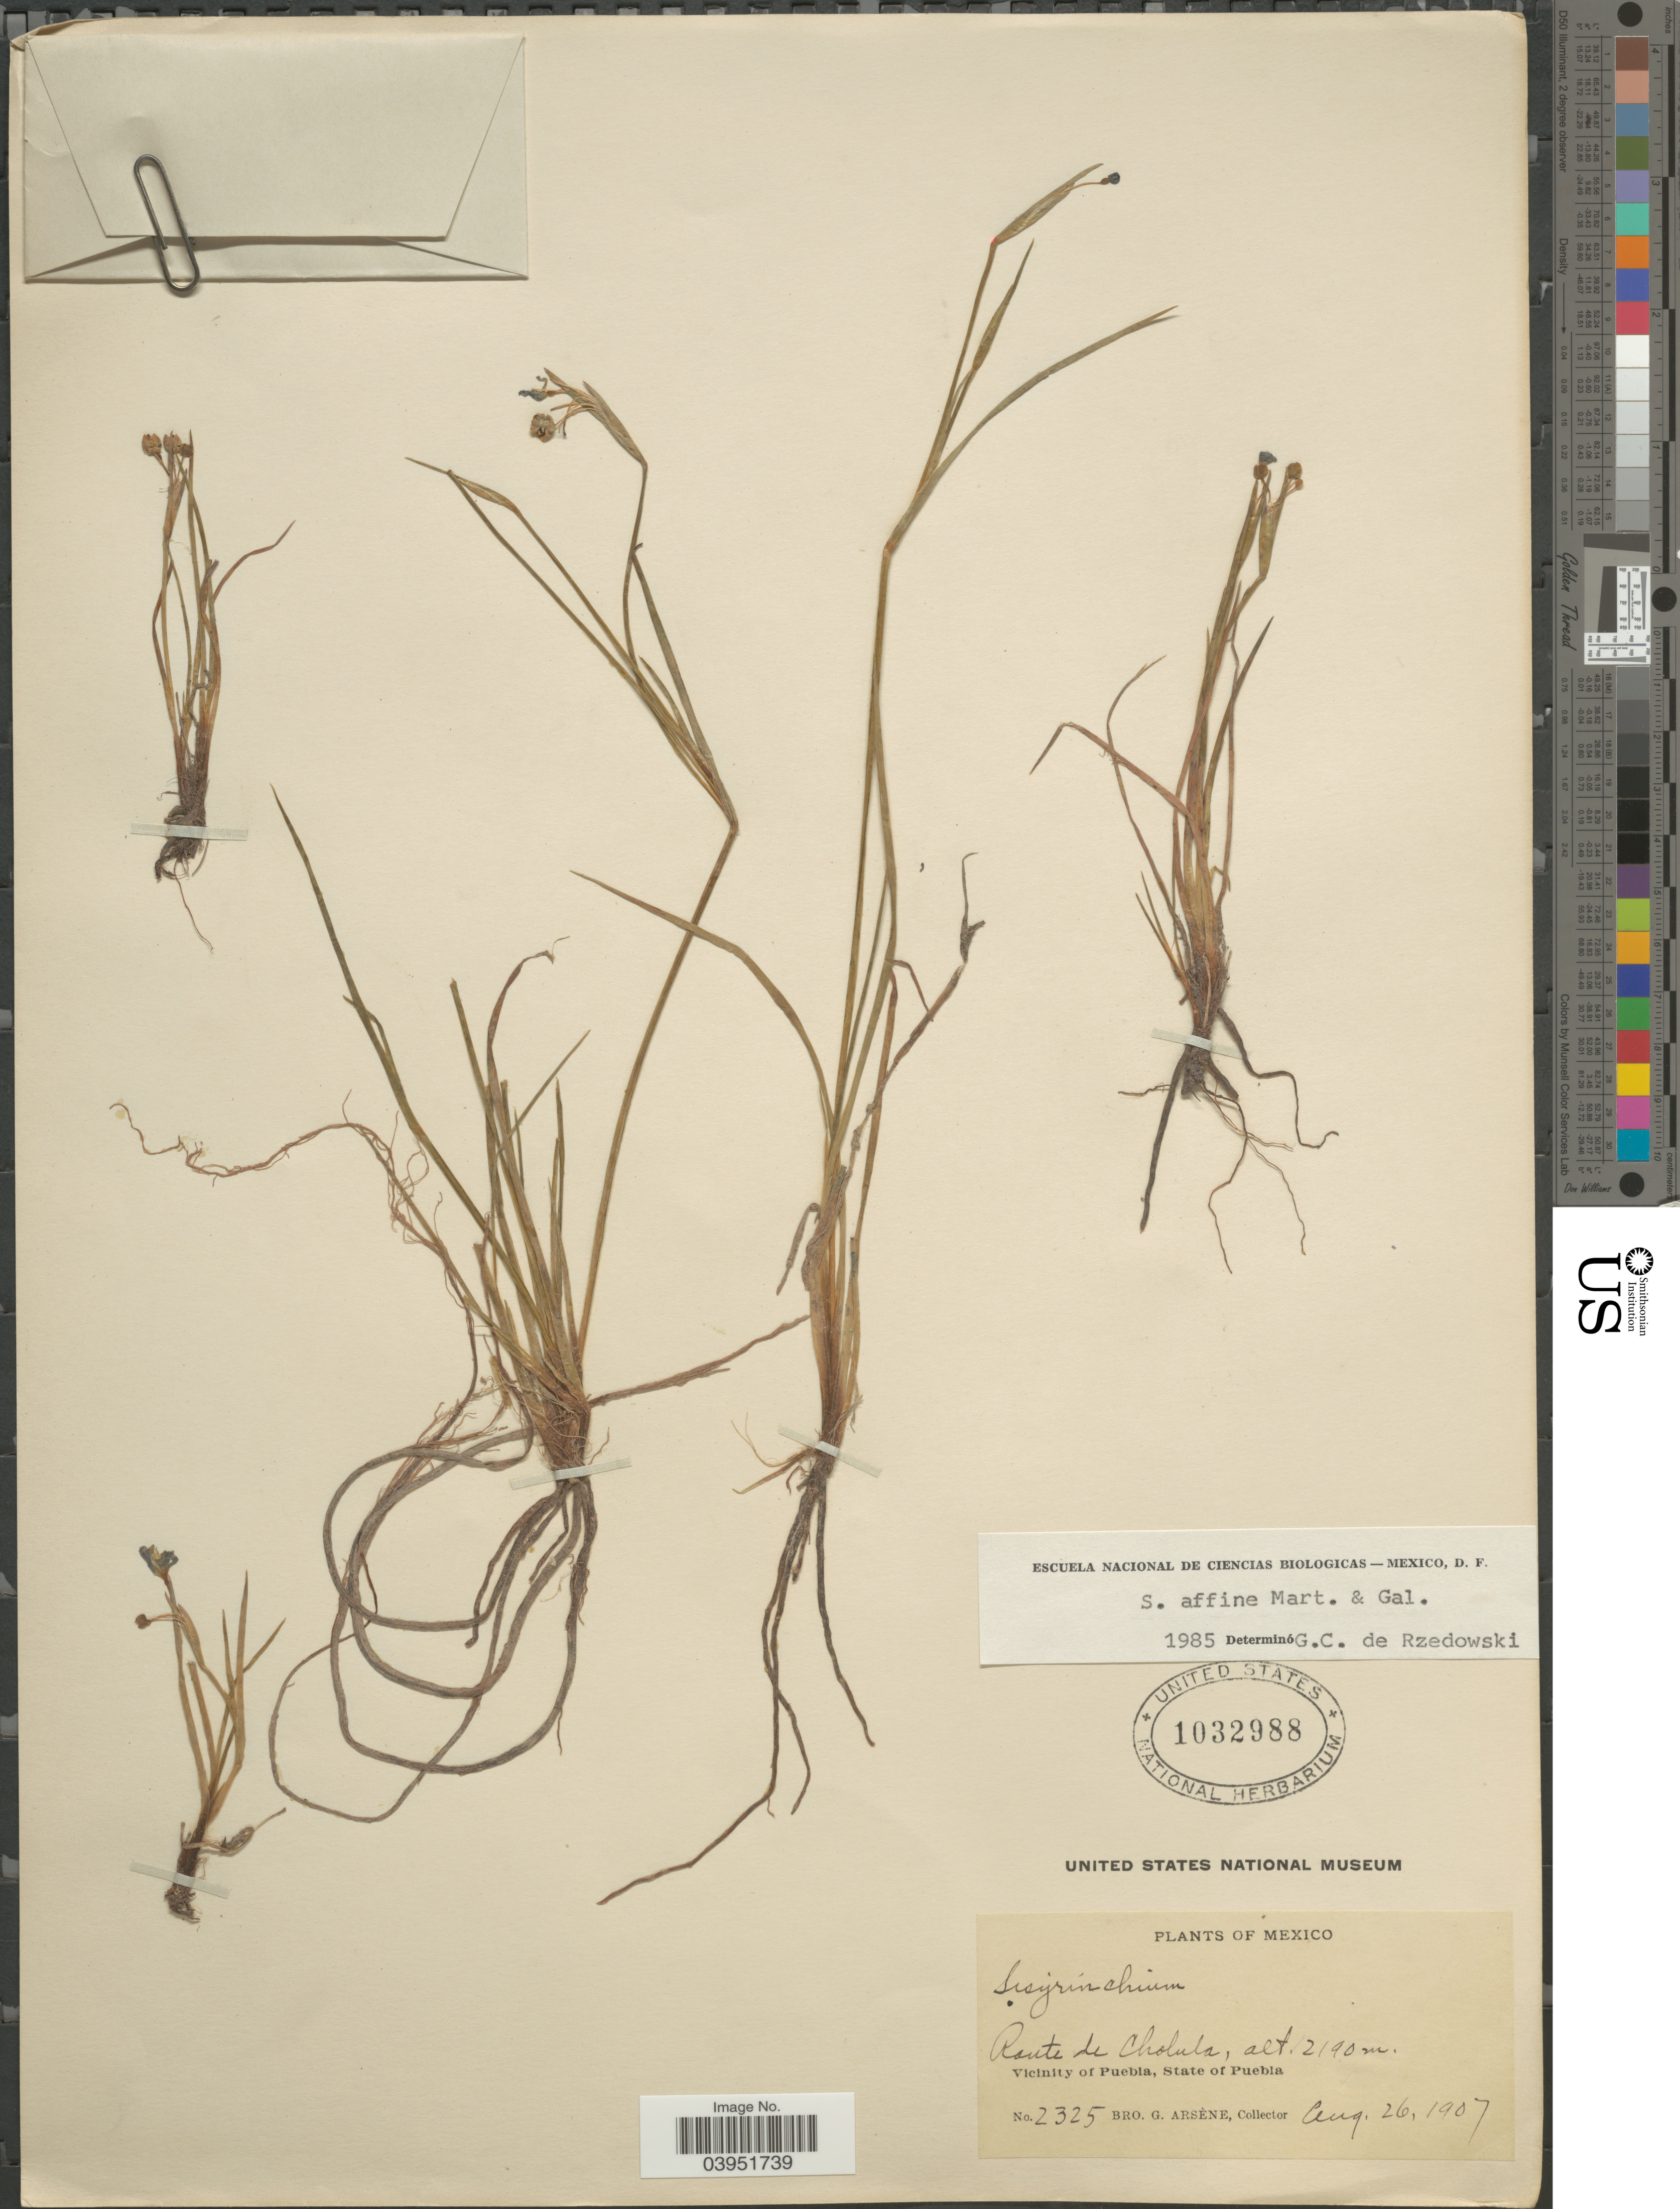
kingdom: Plantae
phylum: Tracheophyta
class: Liliopsida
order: Asparagales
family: Iridaceae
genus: Sisyrinchium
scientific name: Sisyrinchium affine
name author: M. Martens & Galeotti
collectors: Bro. G. Arsène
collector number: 2325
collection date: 1907-08-26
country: Mexico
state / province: Puebla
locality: Route de Cholula. Vicinity of Puebla.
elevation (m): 2190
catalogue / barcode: US 1032988